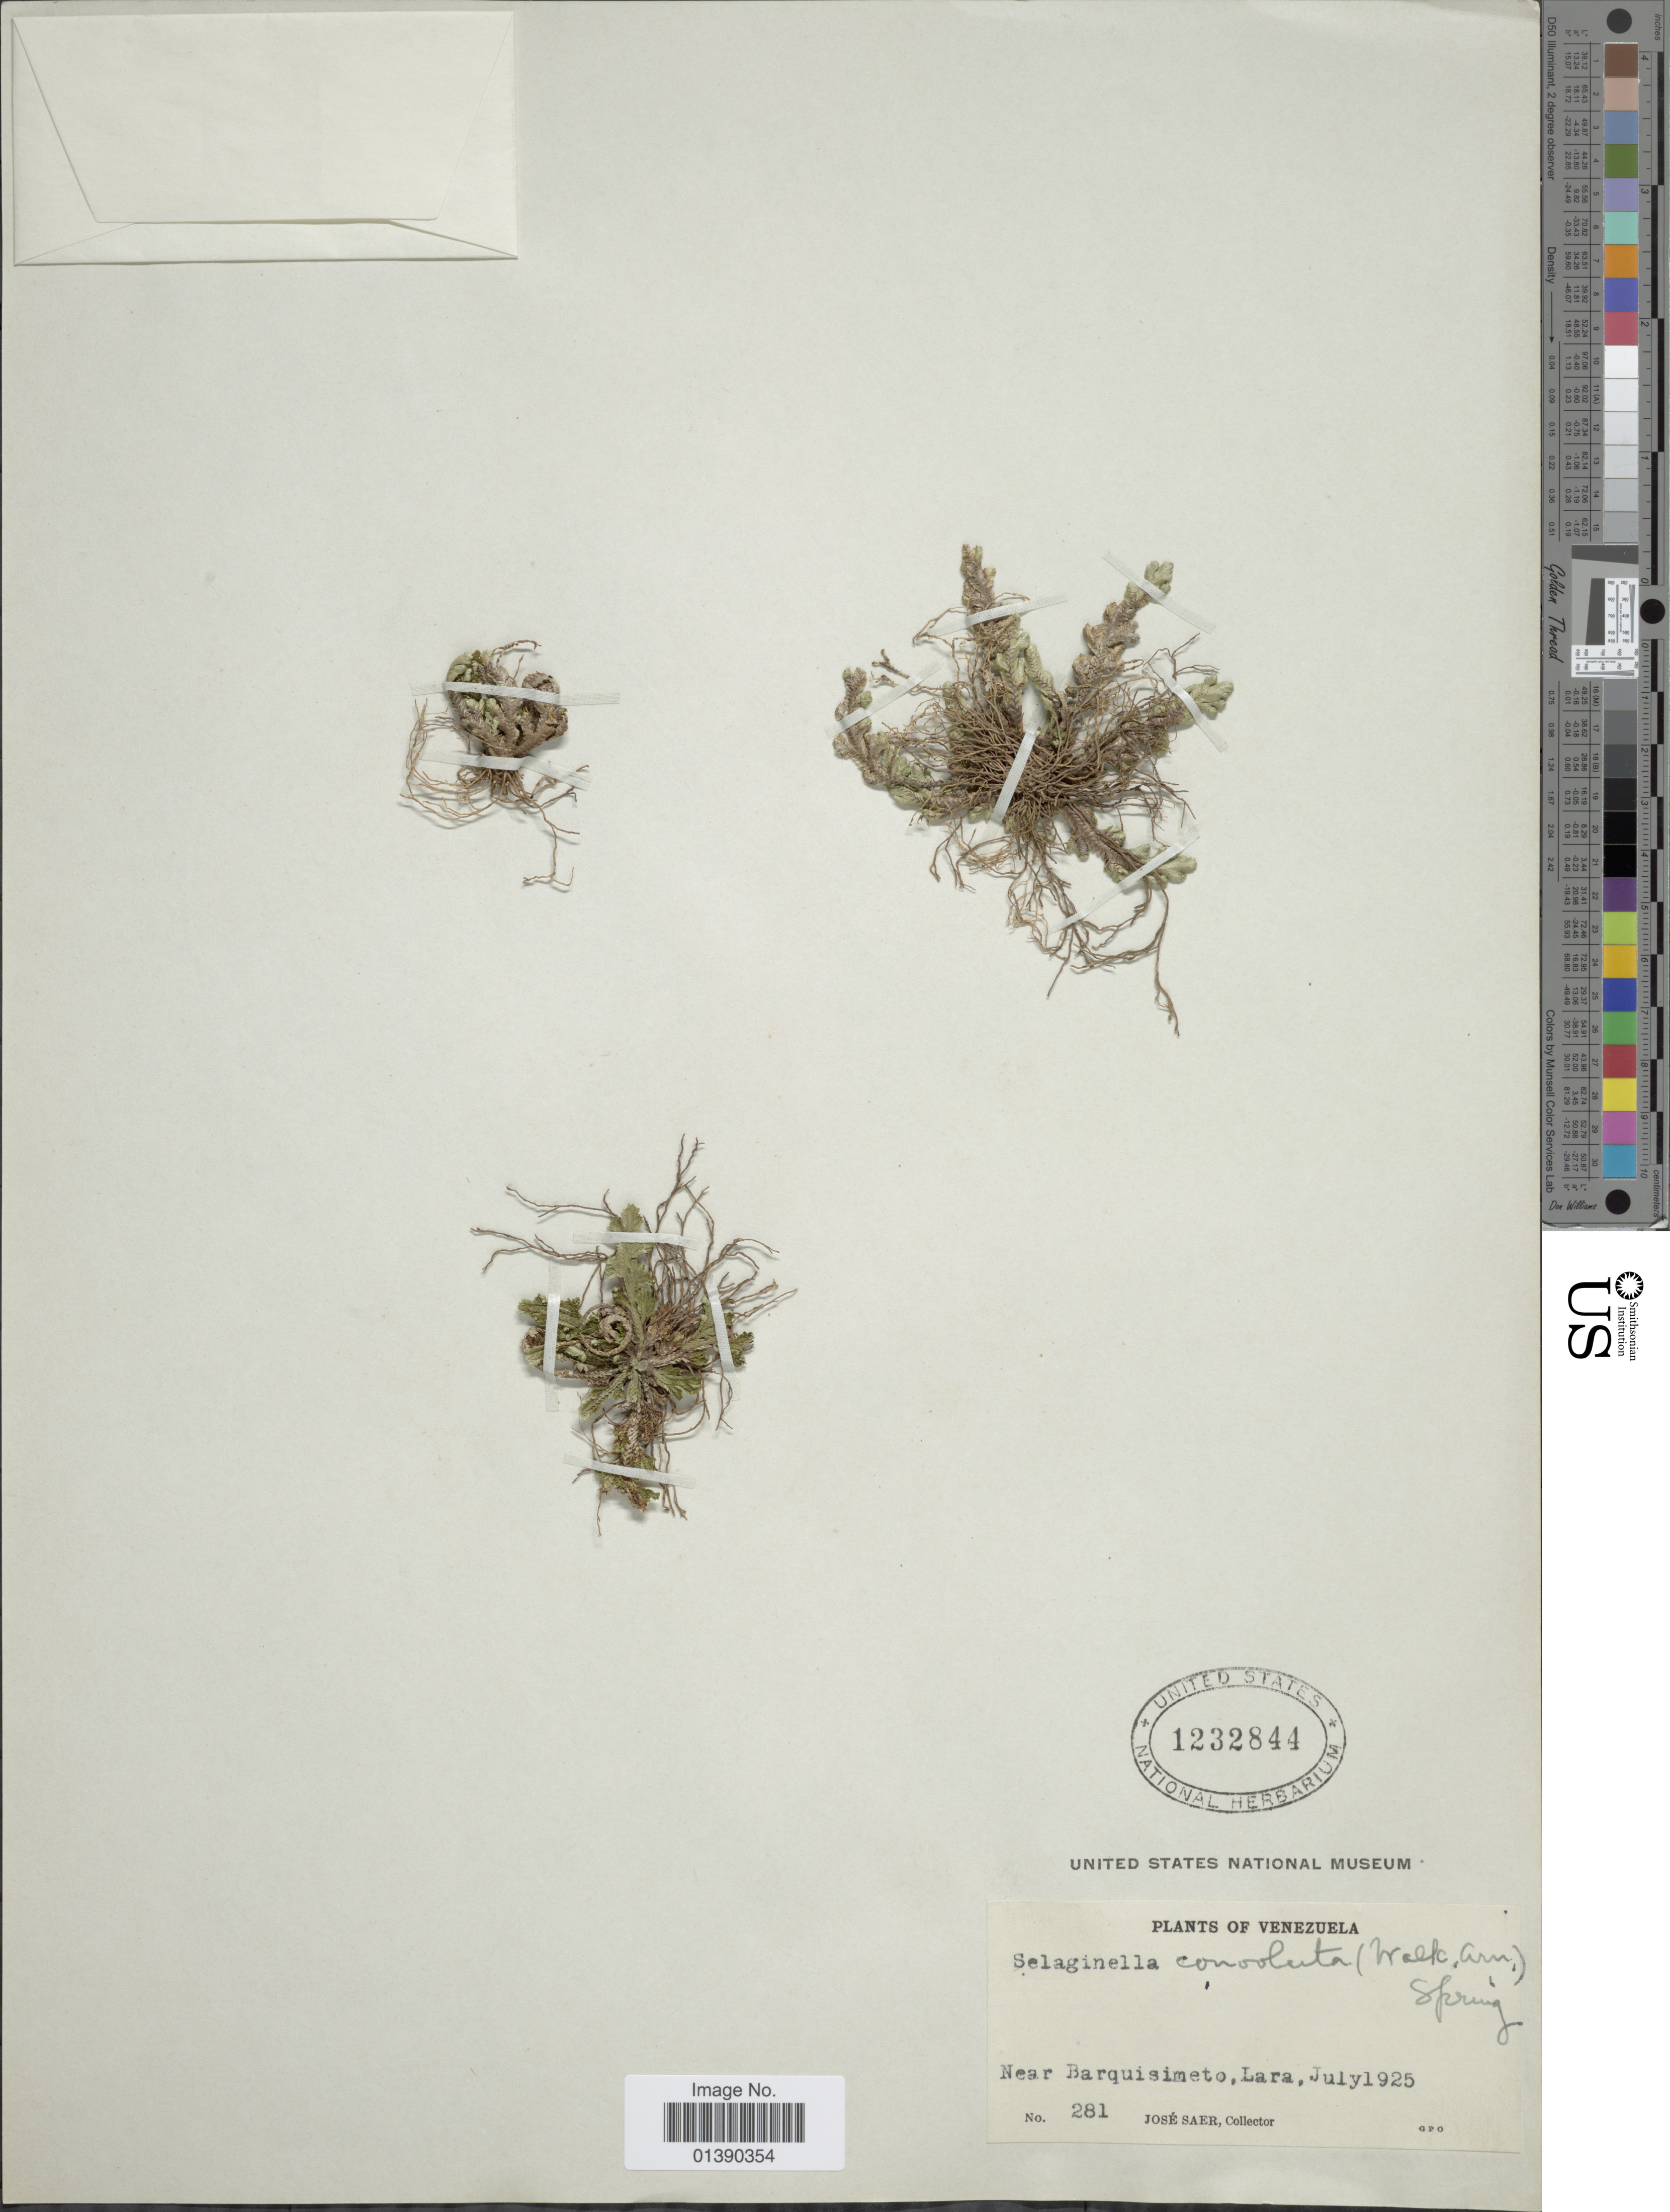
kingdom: Plantae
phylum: Tracheophyta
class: Lycopodiopsida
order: Selaginellales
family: Selaginellaceae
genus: Selaginella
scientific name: Selaginella convoluta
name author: (Arn.) Spring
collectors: J. Saer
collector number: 281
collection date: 1925-07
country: Venezuela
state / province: Lara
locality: Near barquisimato, Among Cacaceae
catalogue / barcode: US 1232844